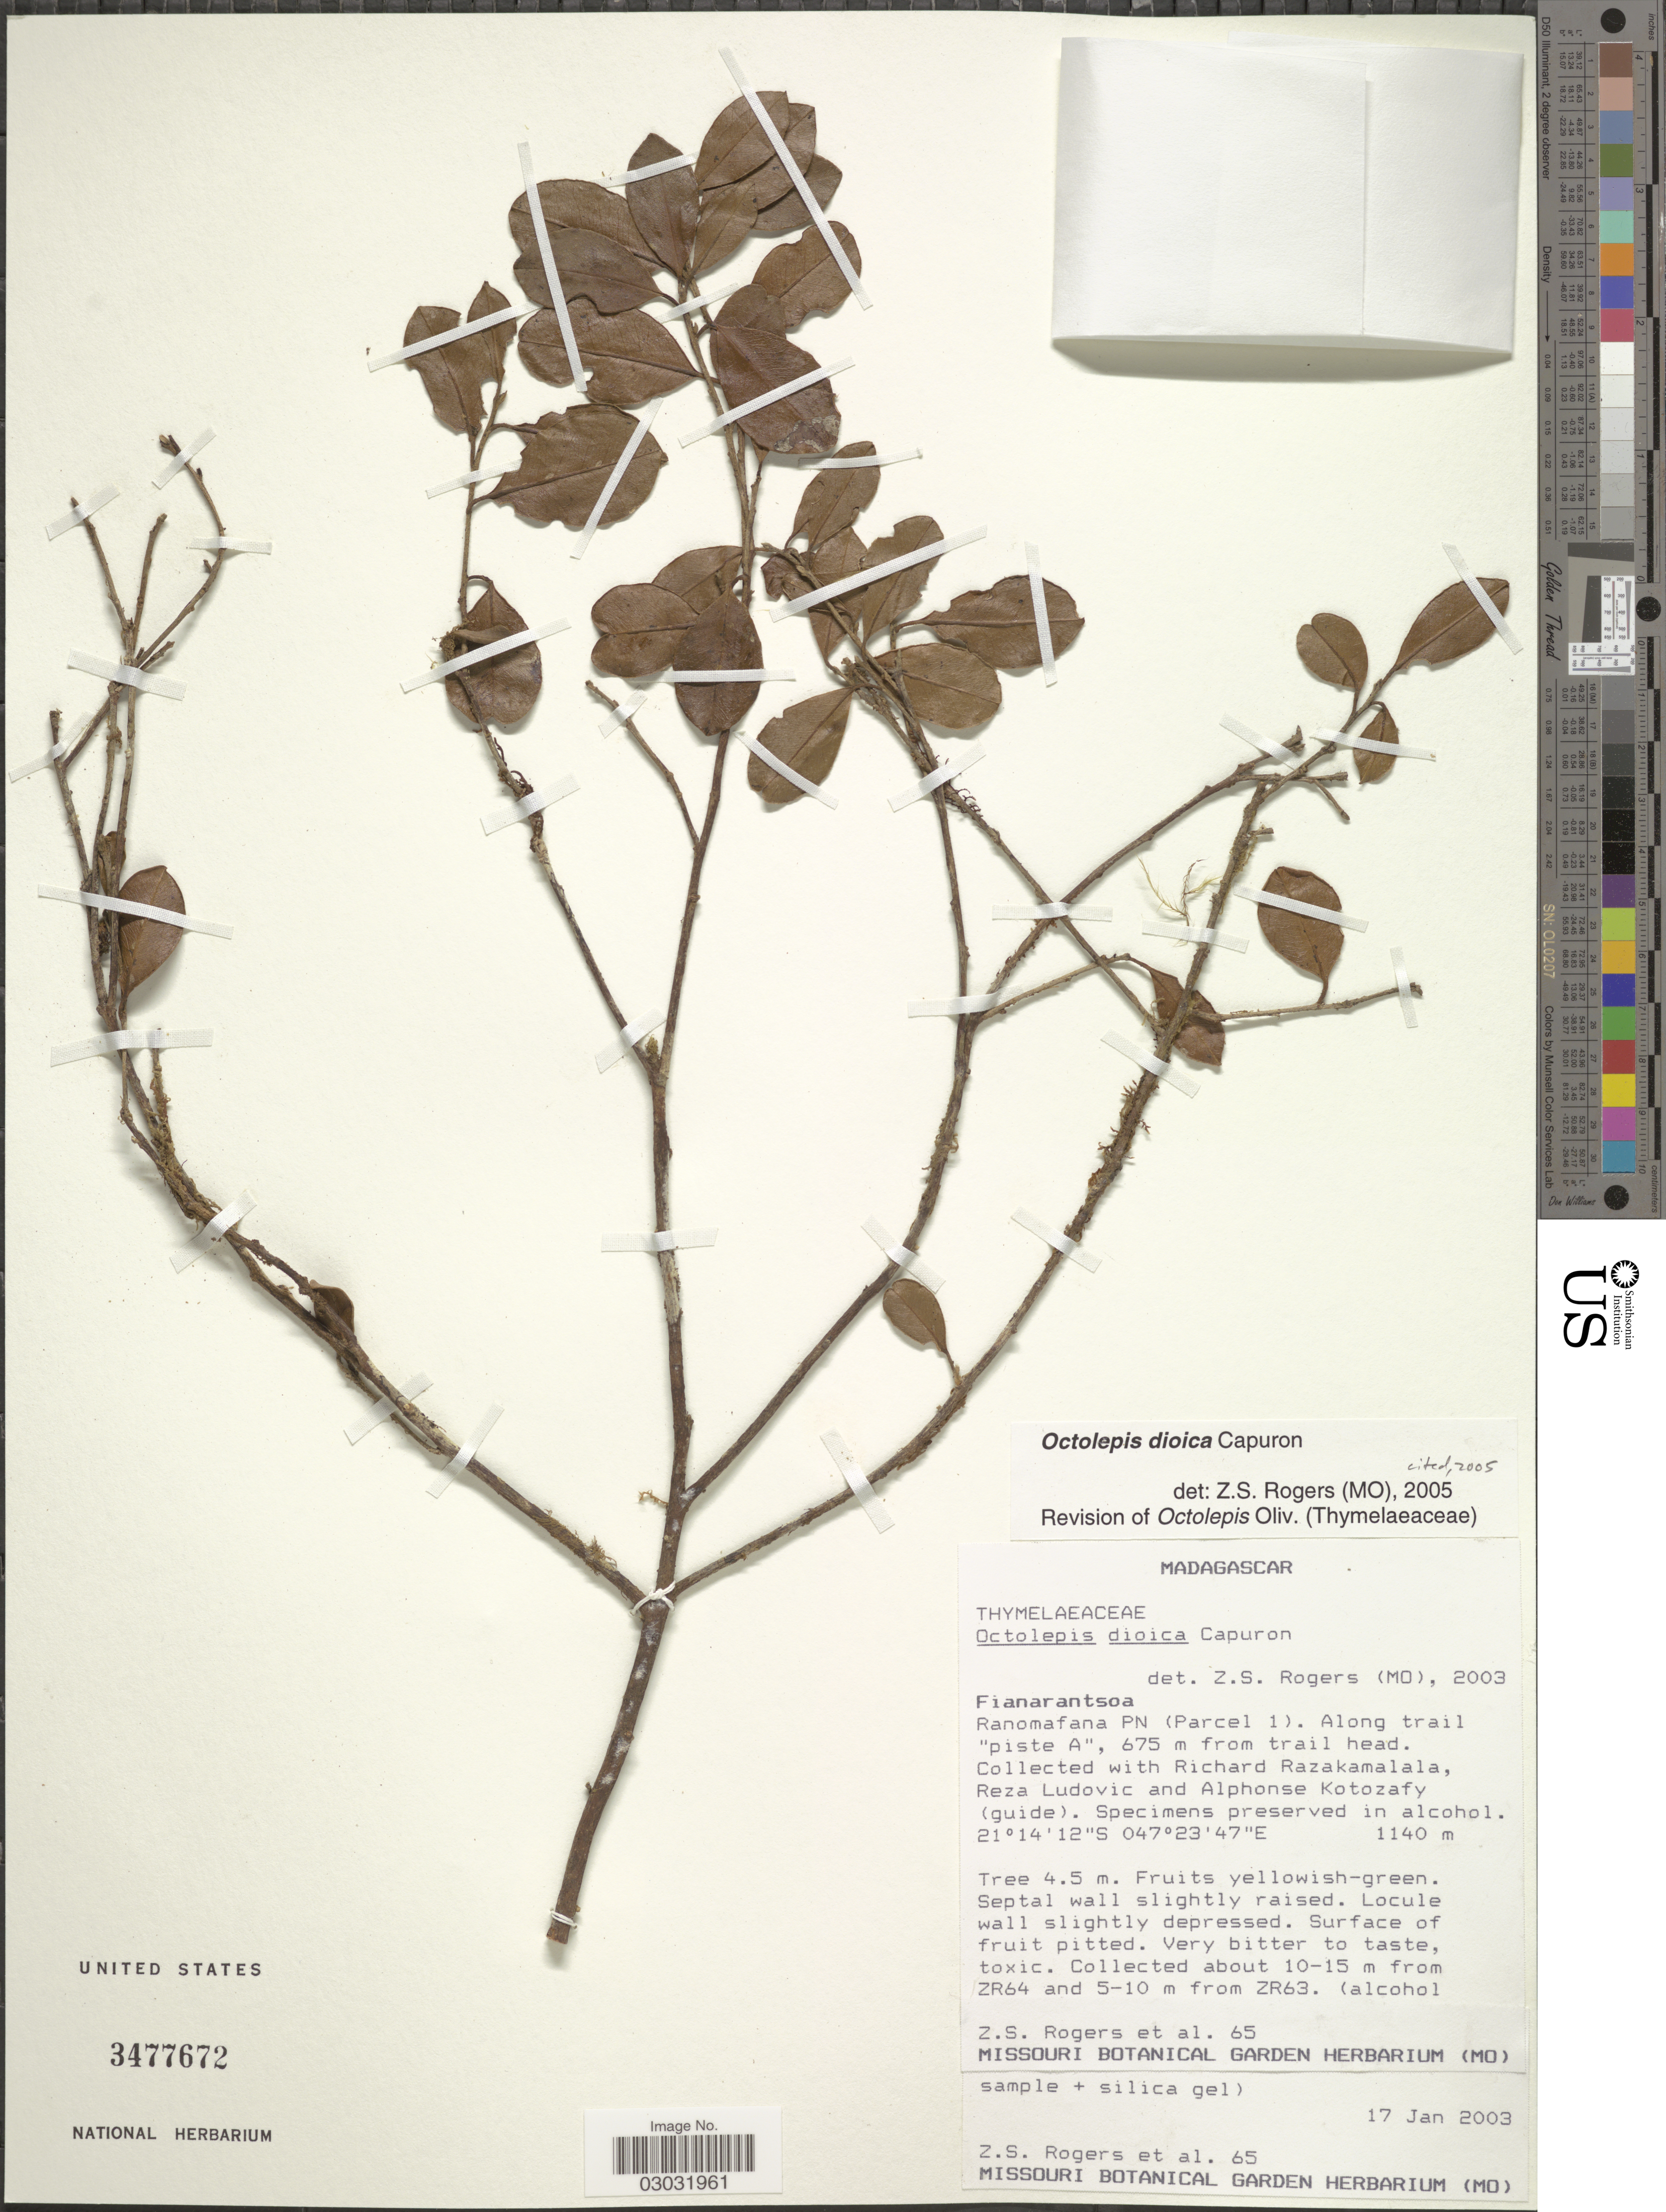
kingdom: Plantae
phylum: Tracheophyta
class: Magnoliopsida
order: Malvales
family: Thymelaeaceae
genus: Octolepis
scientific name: Octolepis dioica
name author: Capuron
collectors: Z. S. Rogers, R. Razakamalala, R. Ludovic & A. Rakotozafy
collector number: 65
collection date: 2003-01-17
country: Madagascar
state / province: Haute Matsiatra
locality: Ranomafana PN (Parcel 1). Along trail "piste A", 675 m from trail head.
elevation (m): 1140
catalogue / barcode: US 3477672